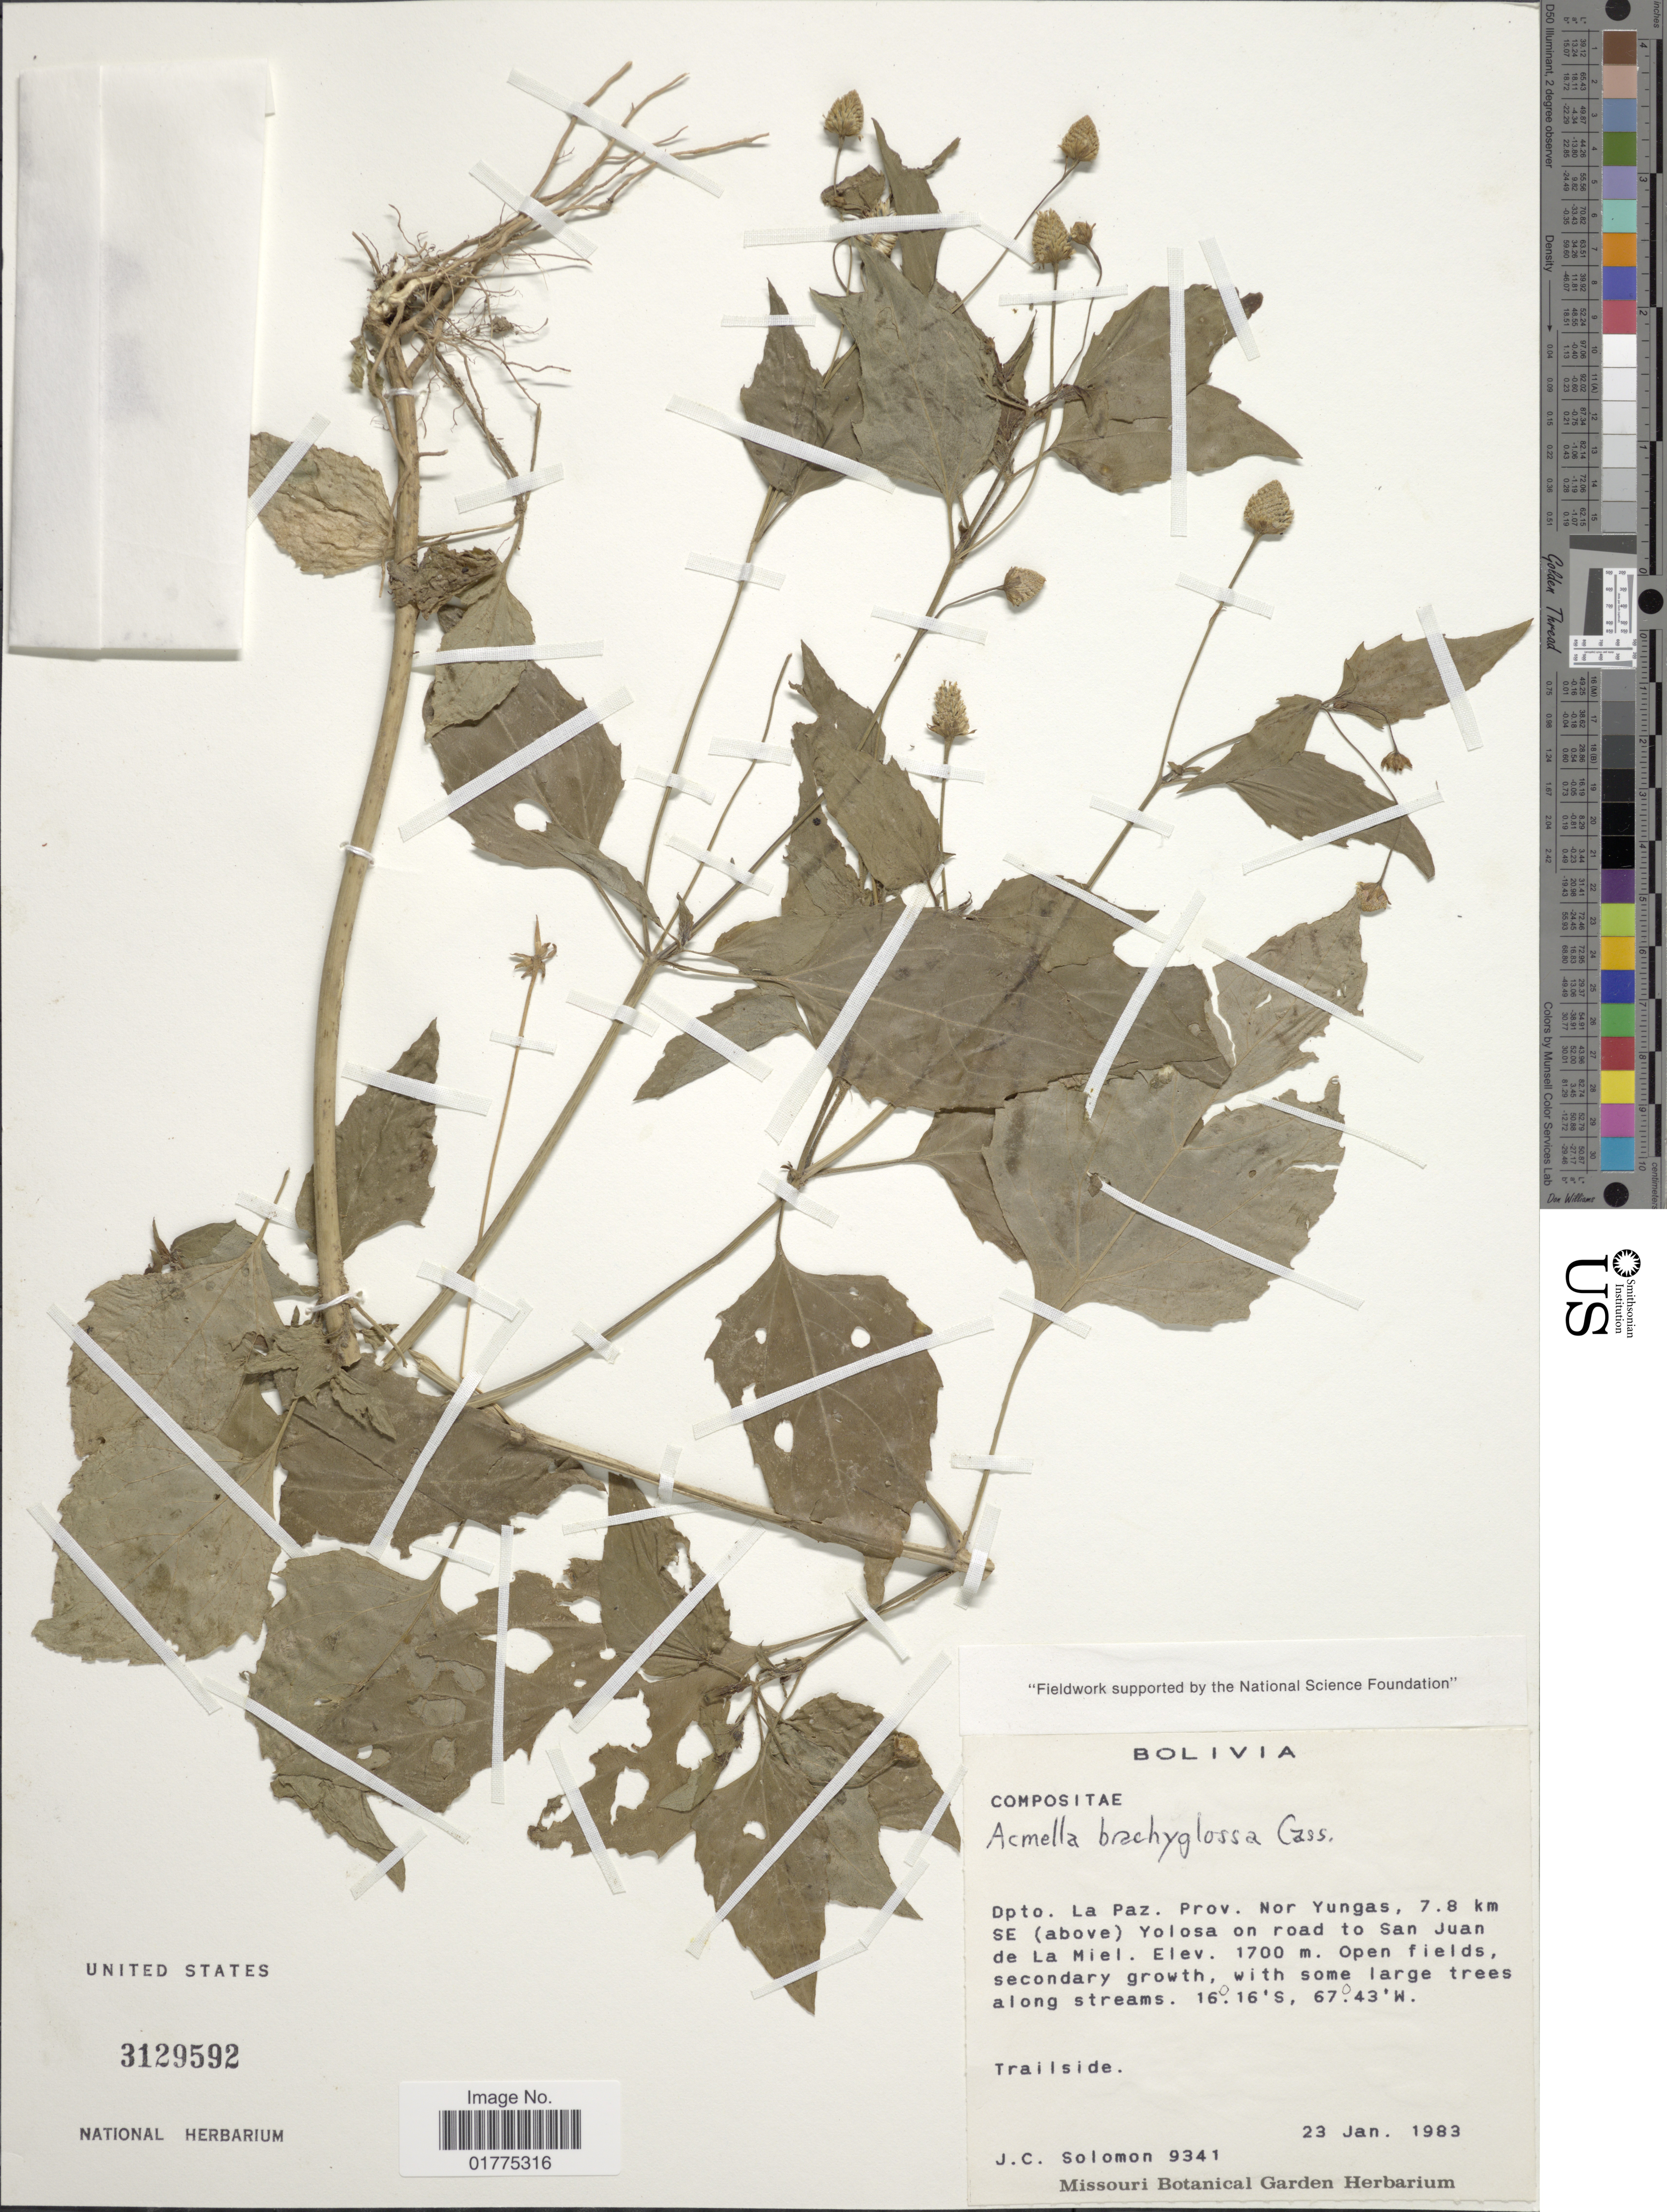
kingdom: Plantae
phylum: Tracheophyta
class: Magnoliopsida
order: Asterales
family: Asteraceae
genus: Acmella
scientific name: Acmella brachyglossa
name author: Cass.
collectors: J. C. Solomon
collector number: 9341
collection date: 1983-01-23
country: Bolivia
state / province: La Paz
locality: Dpto. La Paz, Prov. Nor Yungas, 7.8 km SE (above), Yolosa on road to San Juan de La MIel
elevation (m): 1700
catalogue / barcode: US 3129592